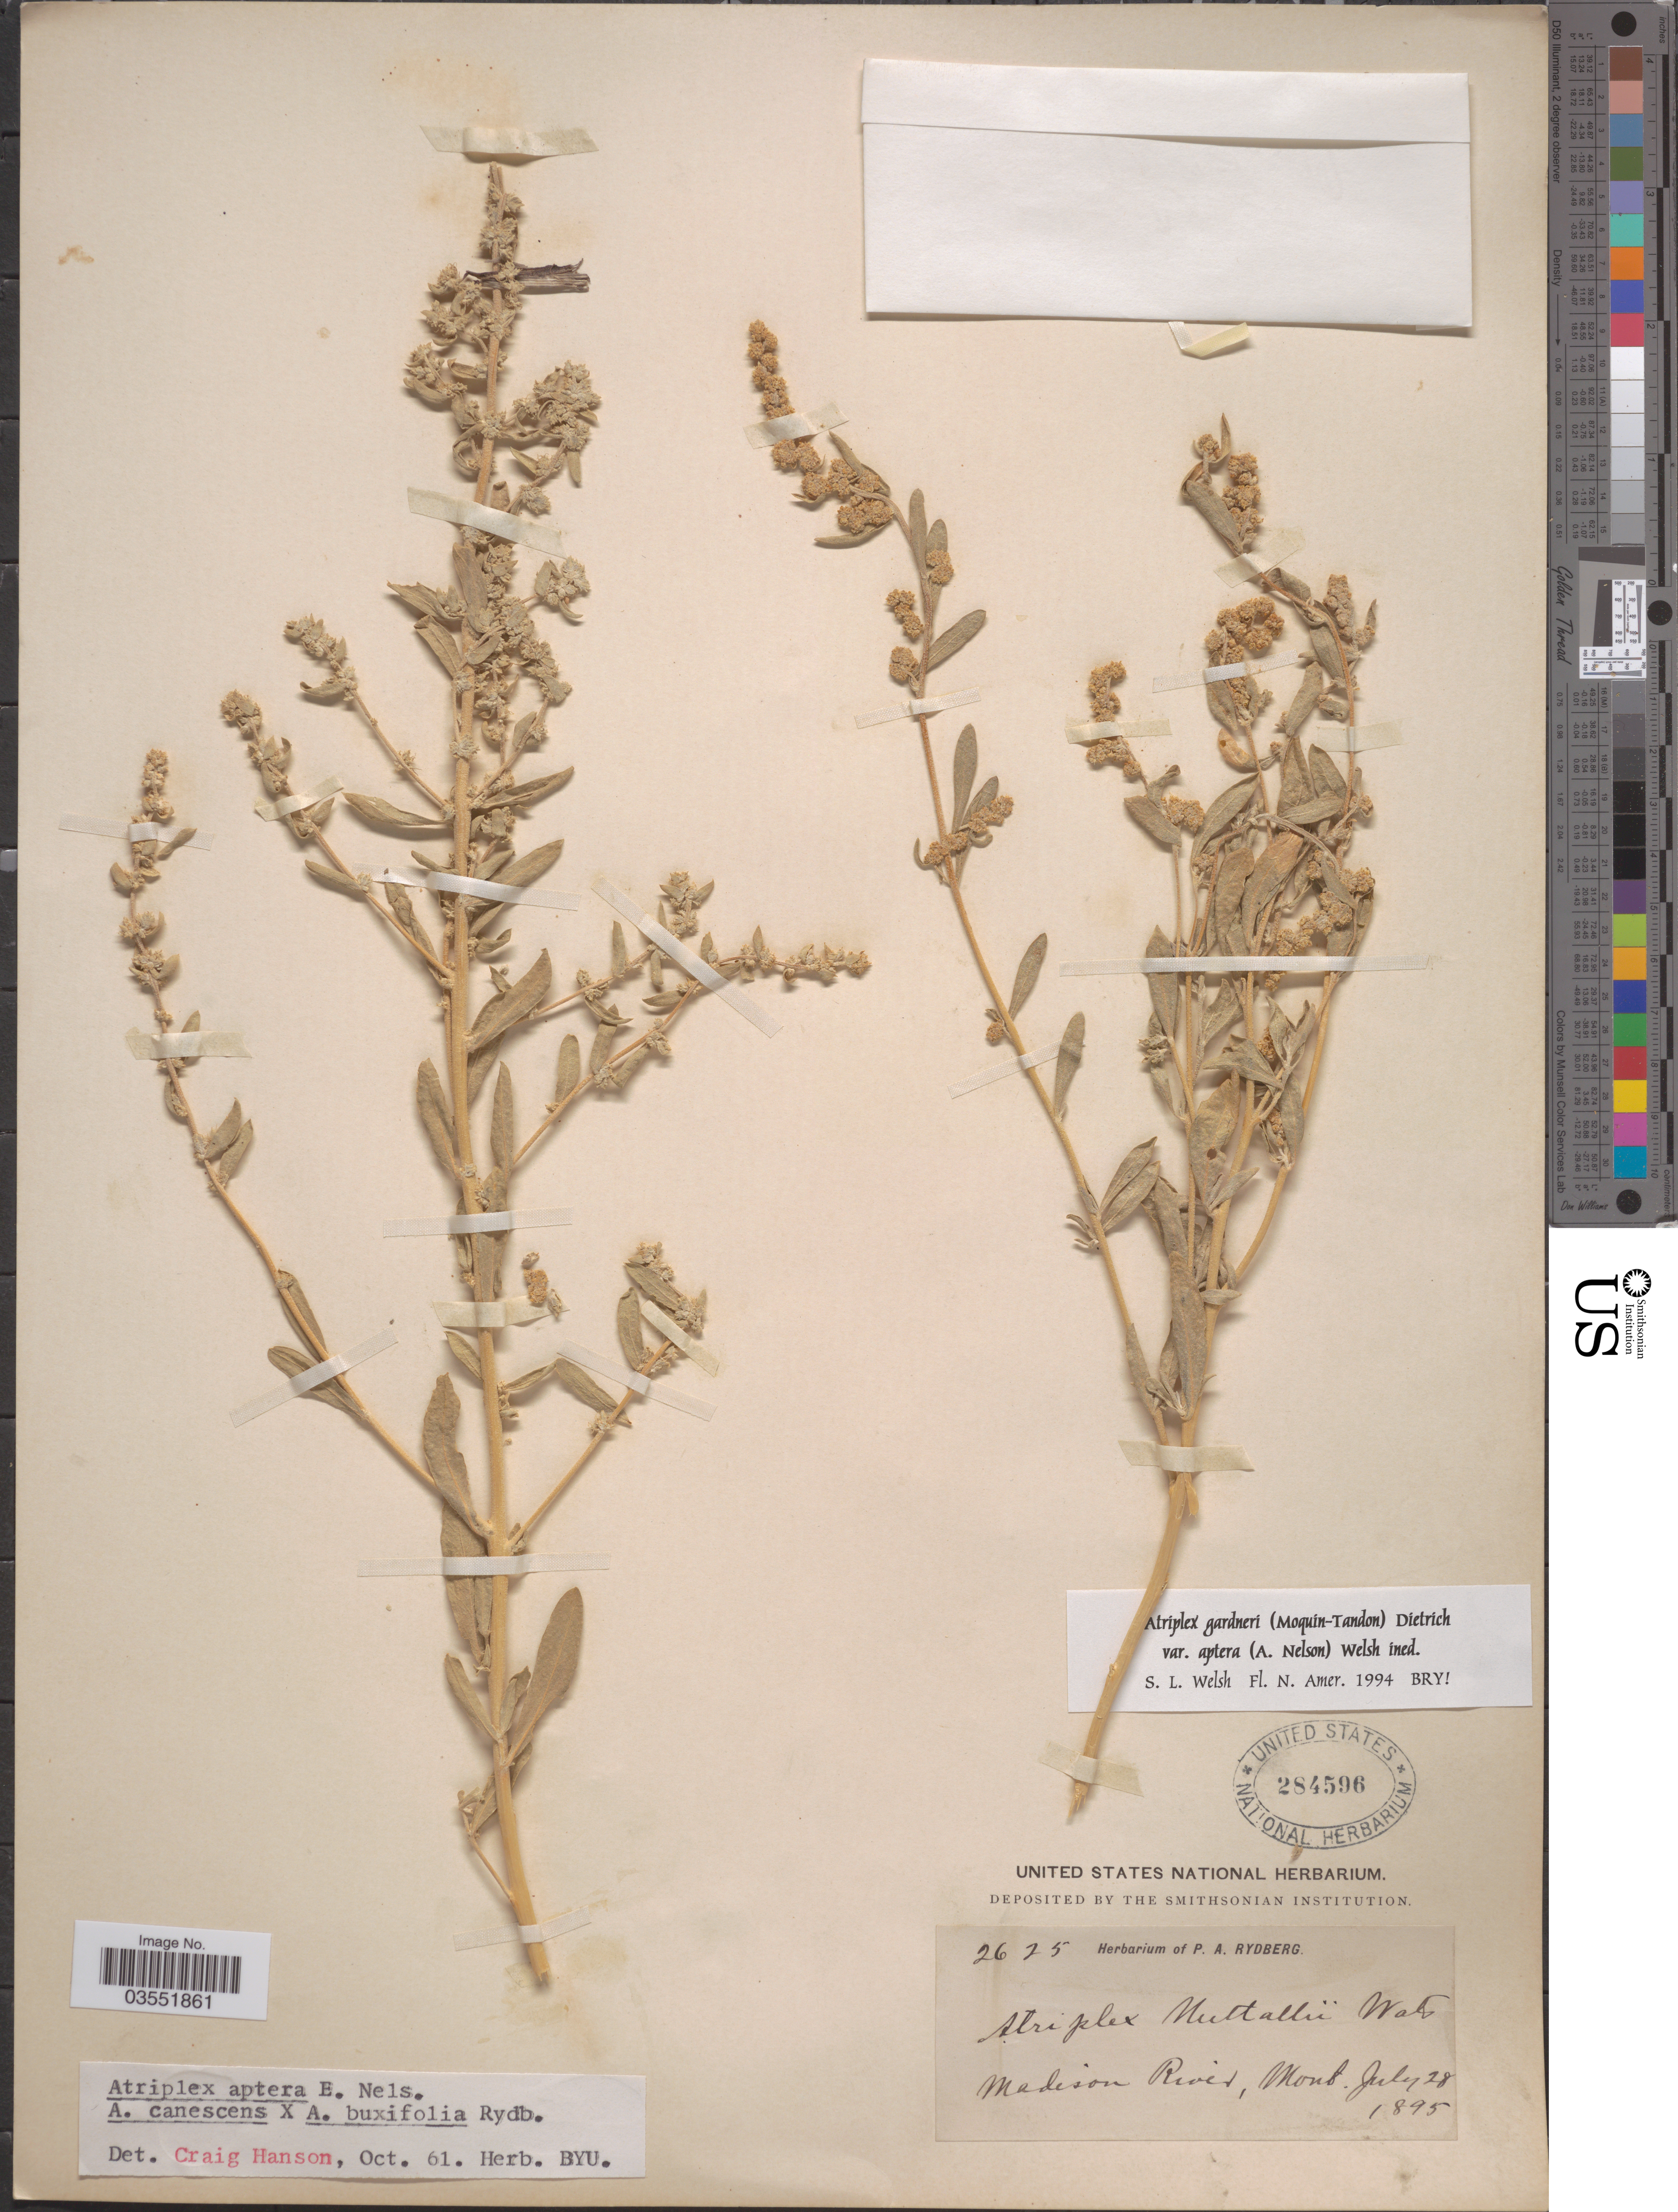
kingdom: Plantae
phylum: Tracheophyta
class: Magnoliopsida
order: Caryophyllales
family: Amaranthaceae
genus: Atriplex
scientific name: Atriplex gardneri var. gardneri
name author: (Moq.) D. Dietr.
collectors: ex herb. P. A. Rydberg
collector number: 2625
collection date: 1895-07-28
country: United States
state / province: Montana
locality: Madison River.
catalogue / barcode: US 284596